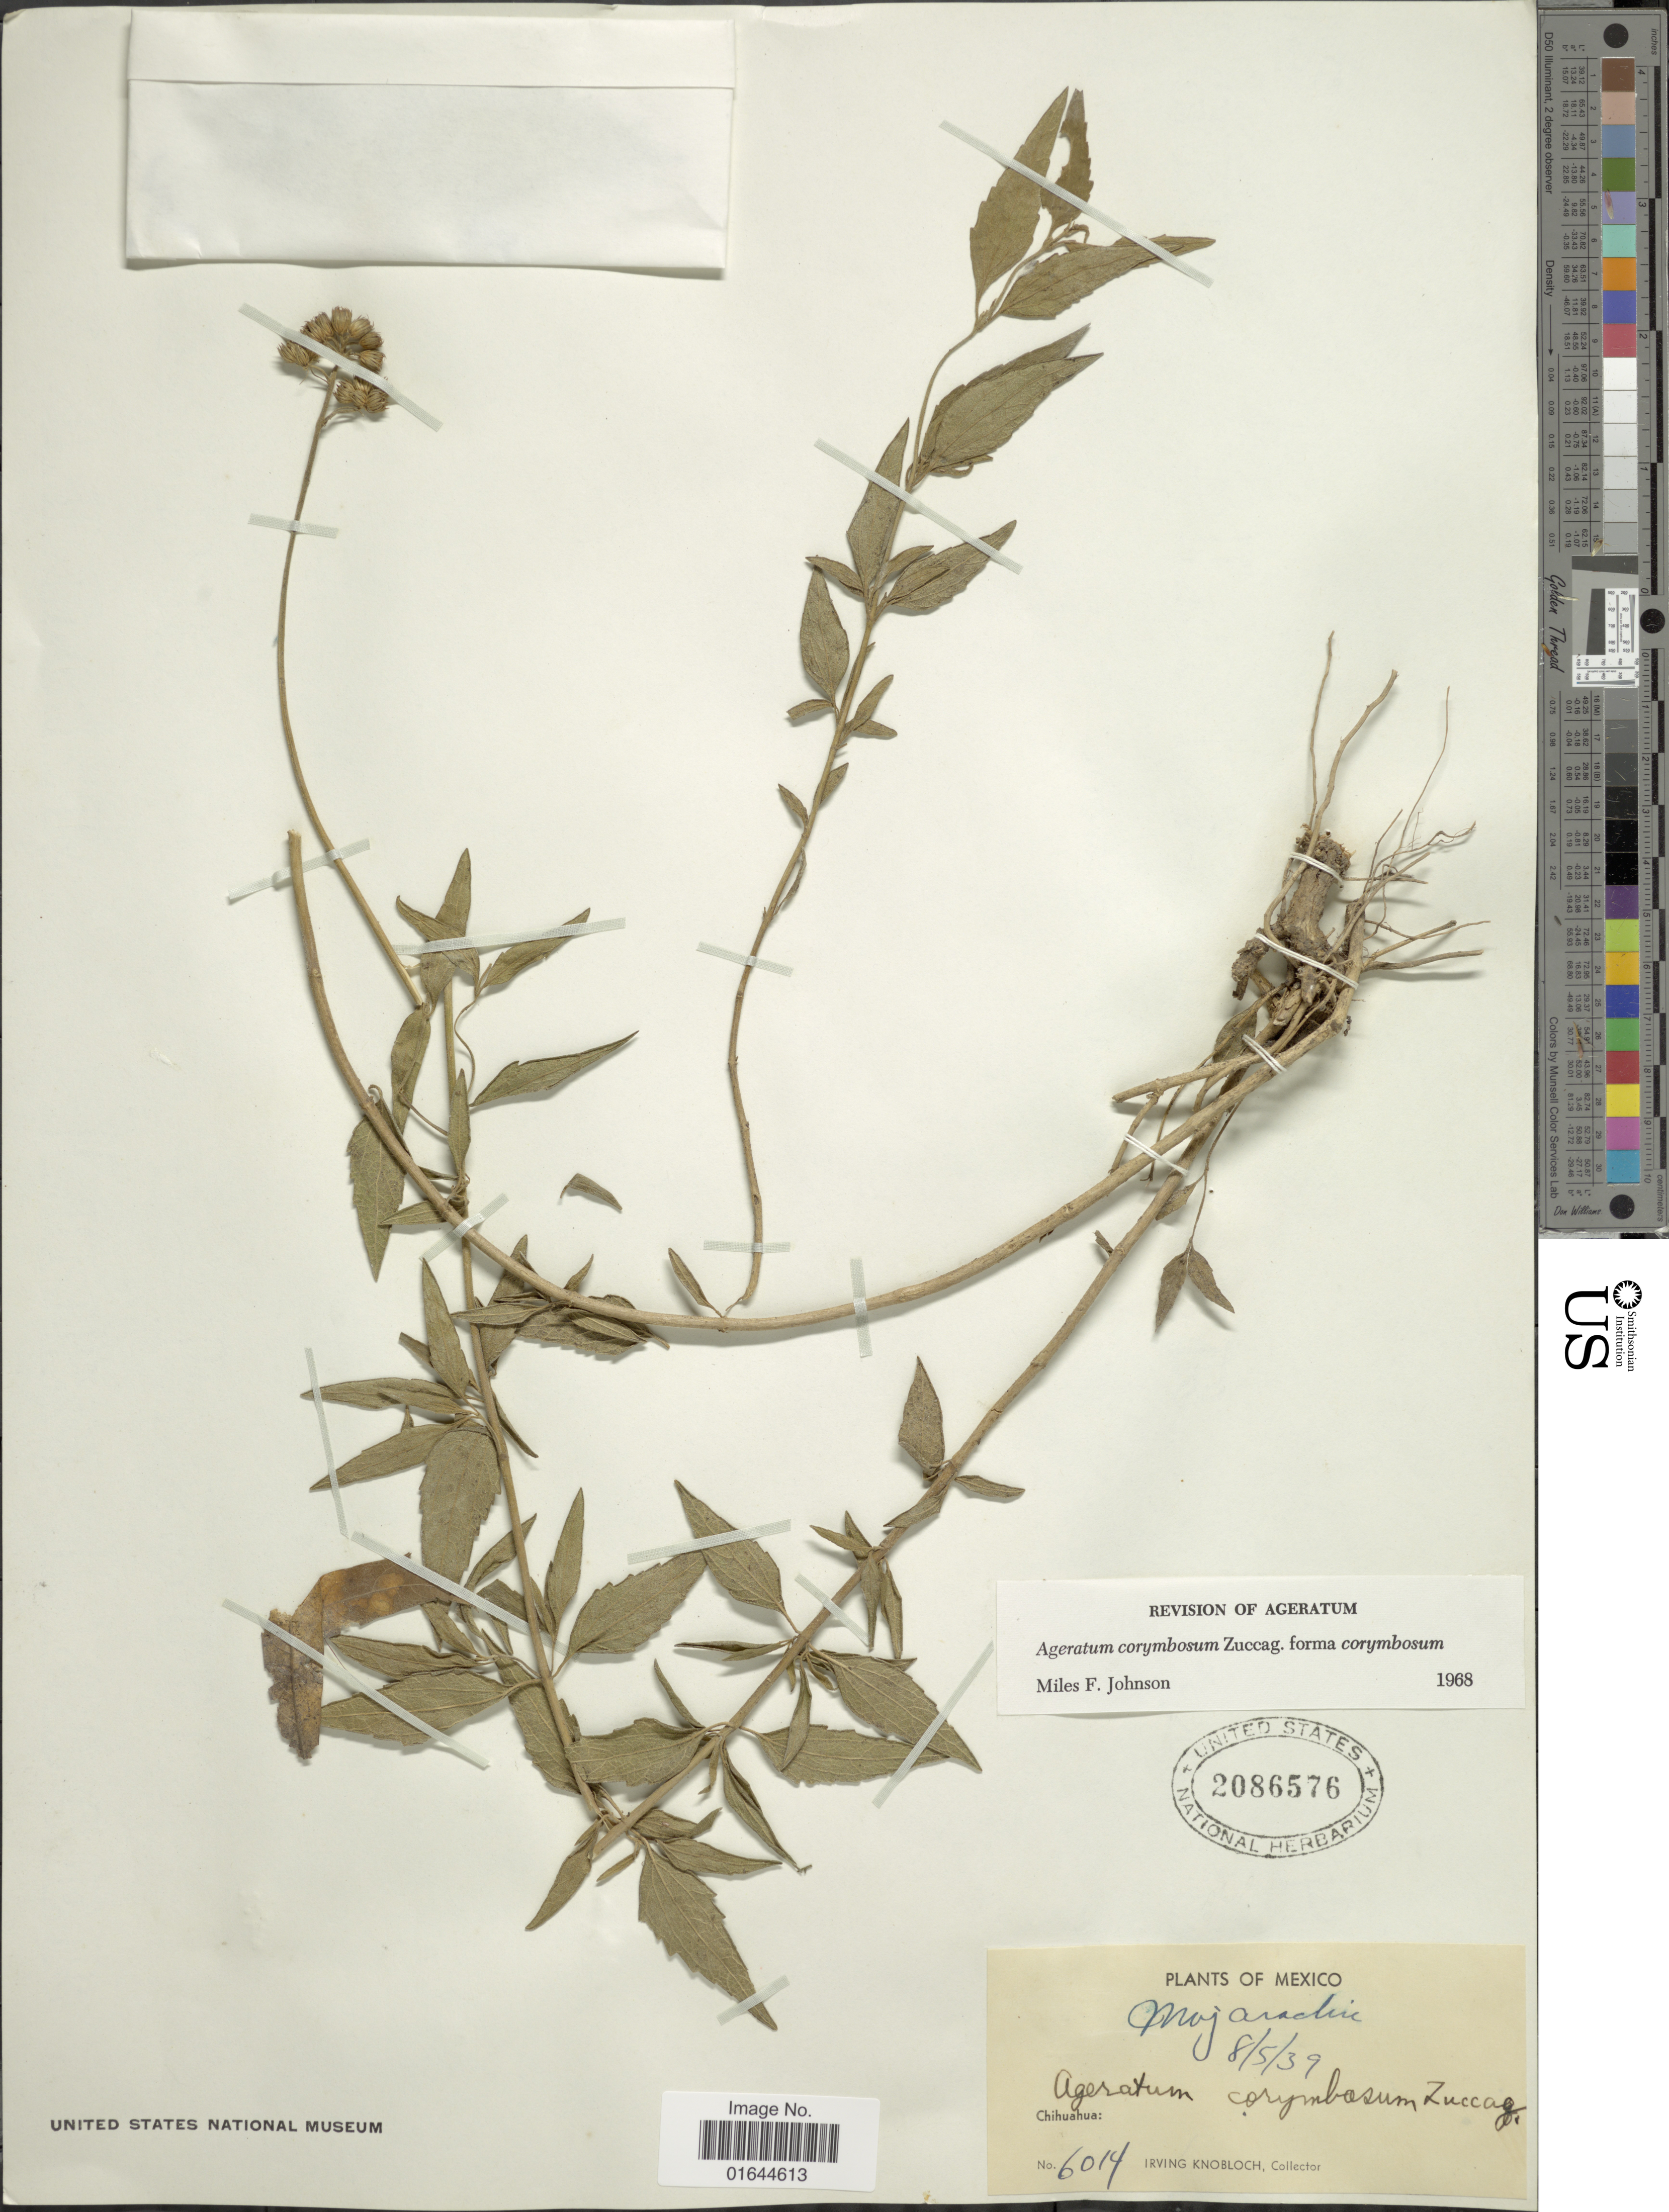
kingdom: Plantae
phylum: Tracheophyta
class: Magnoliopsida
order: Asterales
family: Asteraceae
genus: Ageratum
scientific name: Ageratum corymbosum f. corymbosum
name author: Zuccagni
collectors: I. W. Knobloch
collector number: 6014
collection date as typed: Transcribed d/m/y: 8/5/39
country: Mexico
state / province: Chihuahua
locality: Mexico, Mojarachi, Chihuahua.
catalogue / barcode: US 2086576